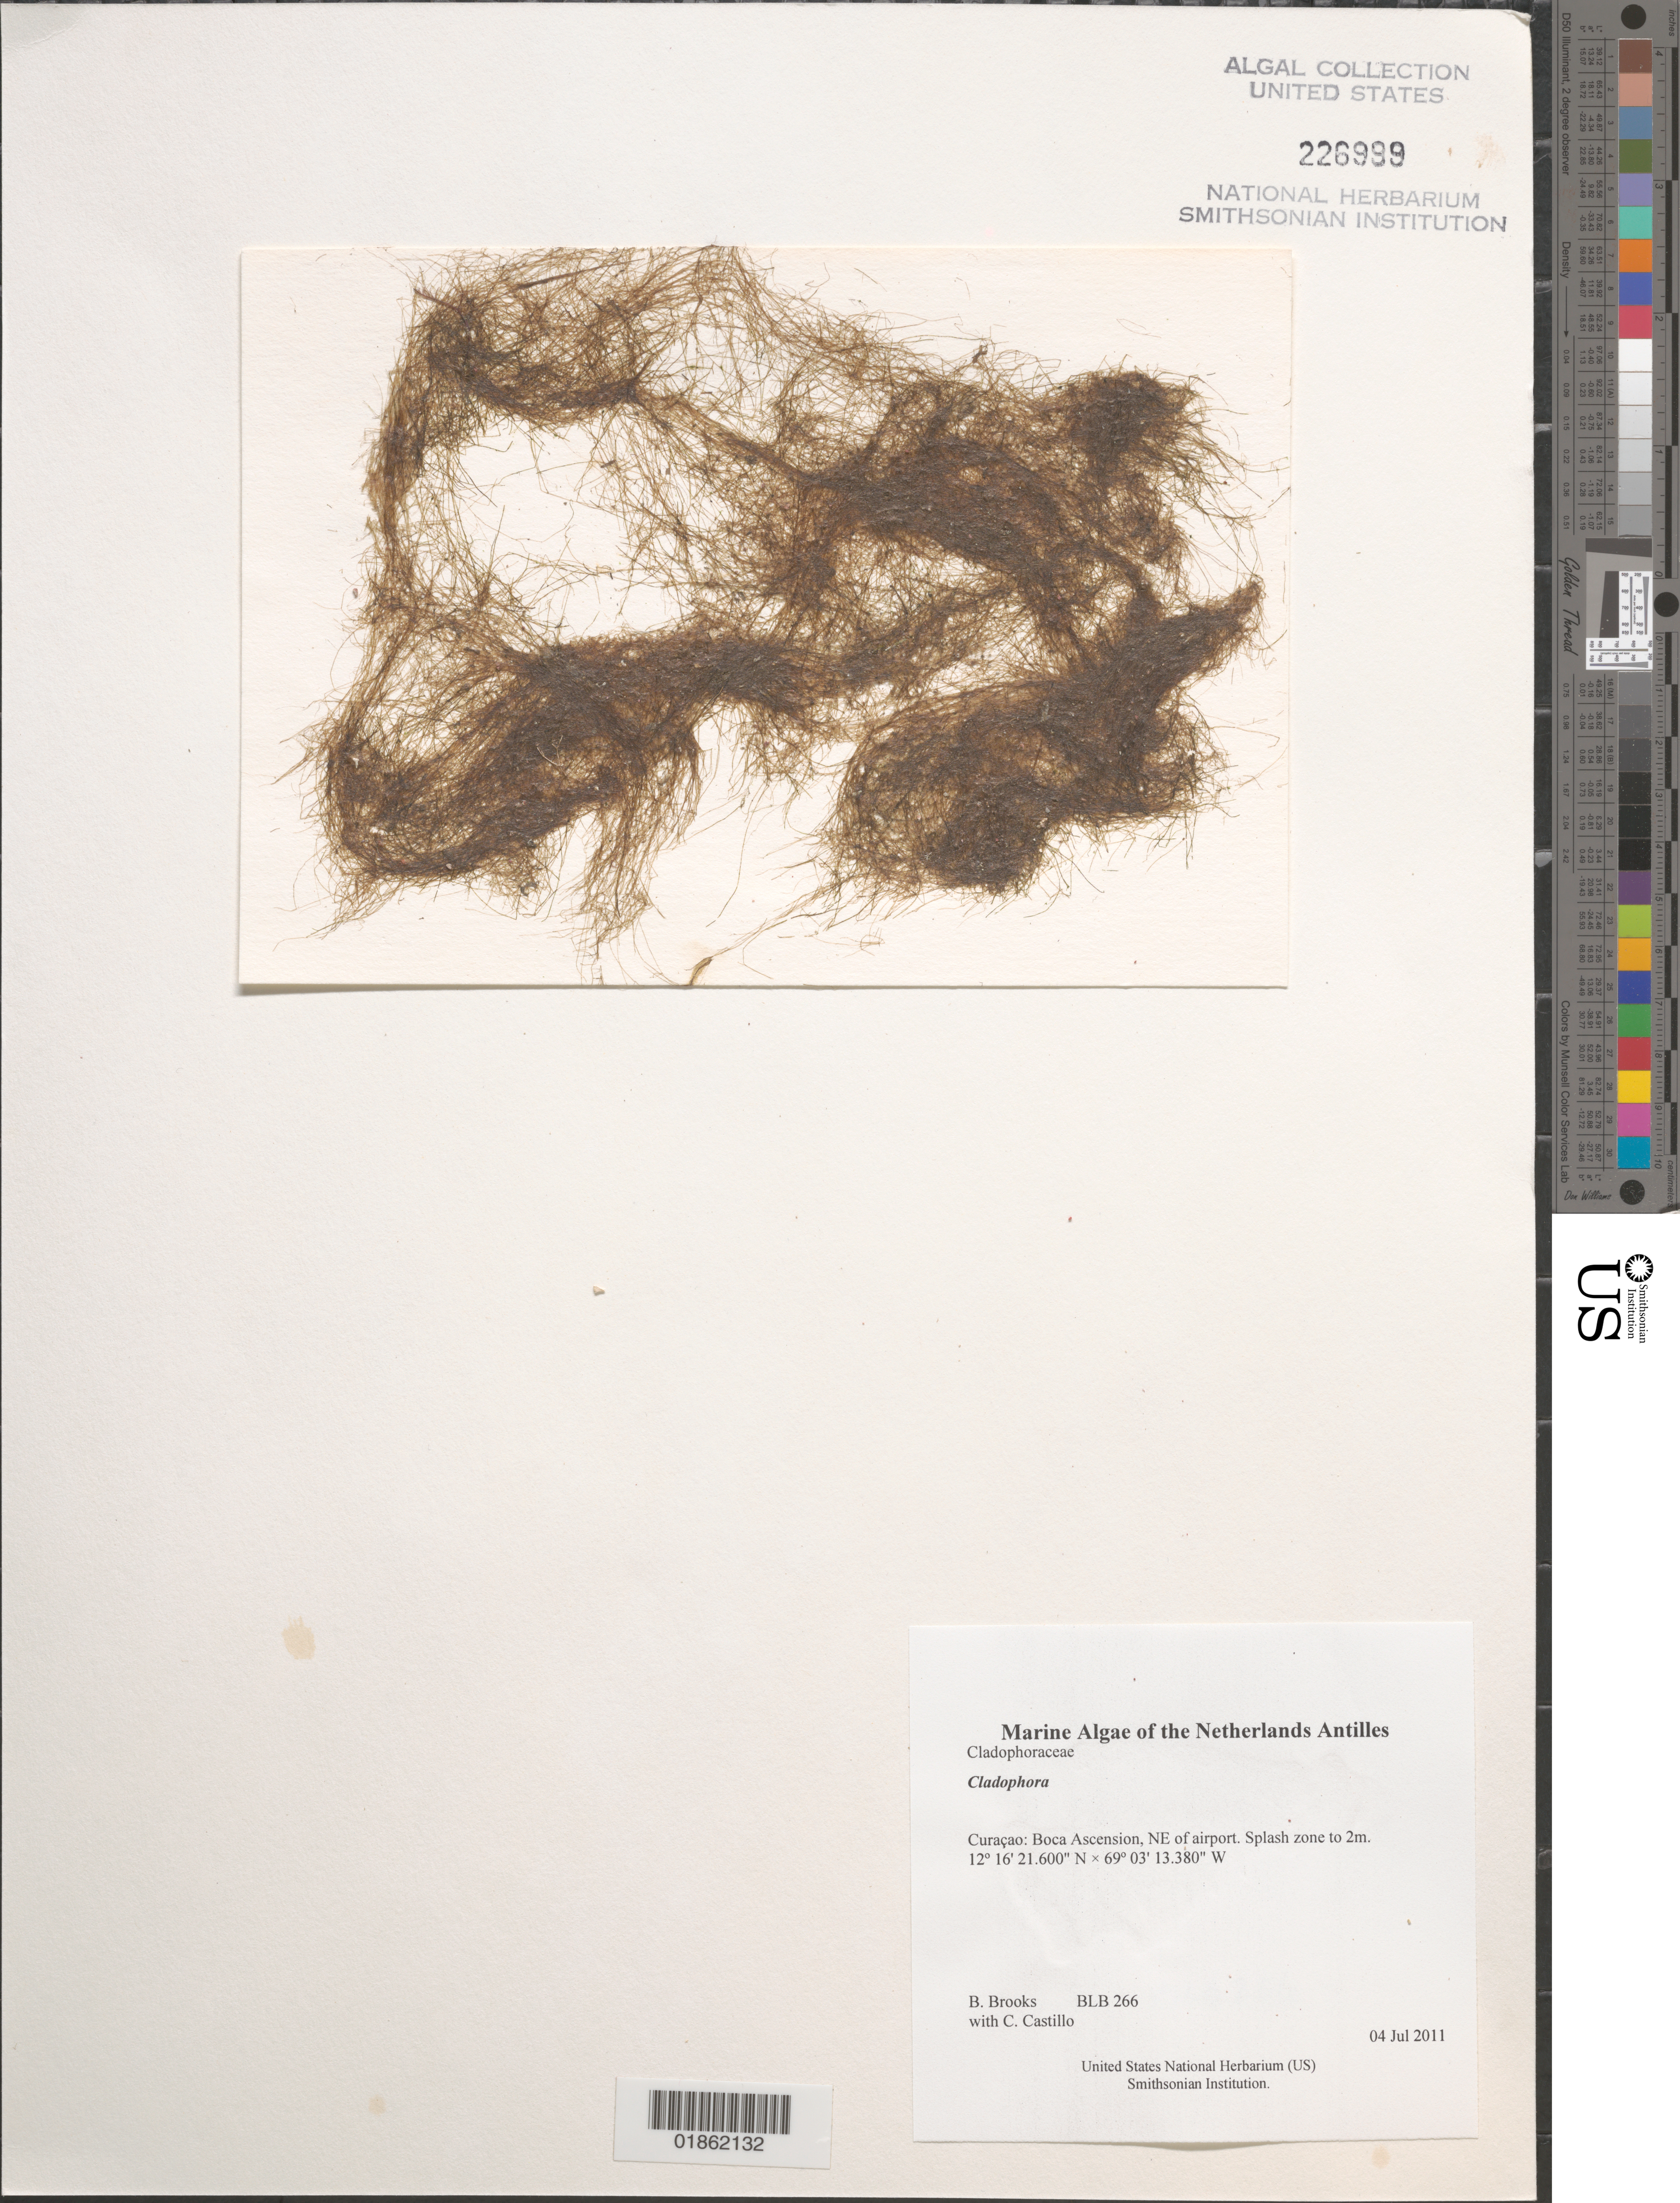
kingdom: Plantae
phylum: Chlorophyta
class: Ulvophyceae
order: Cladophorales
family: Cladophoraceae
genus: Cladophora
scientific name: Cladophora sp.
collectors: B. Brooks & C. Castillo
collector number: BLB 266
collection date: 2011-07-04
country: Curaçao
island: Curaçao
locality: Boca Ascension, NE of airport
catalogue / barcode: US 226999